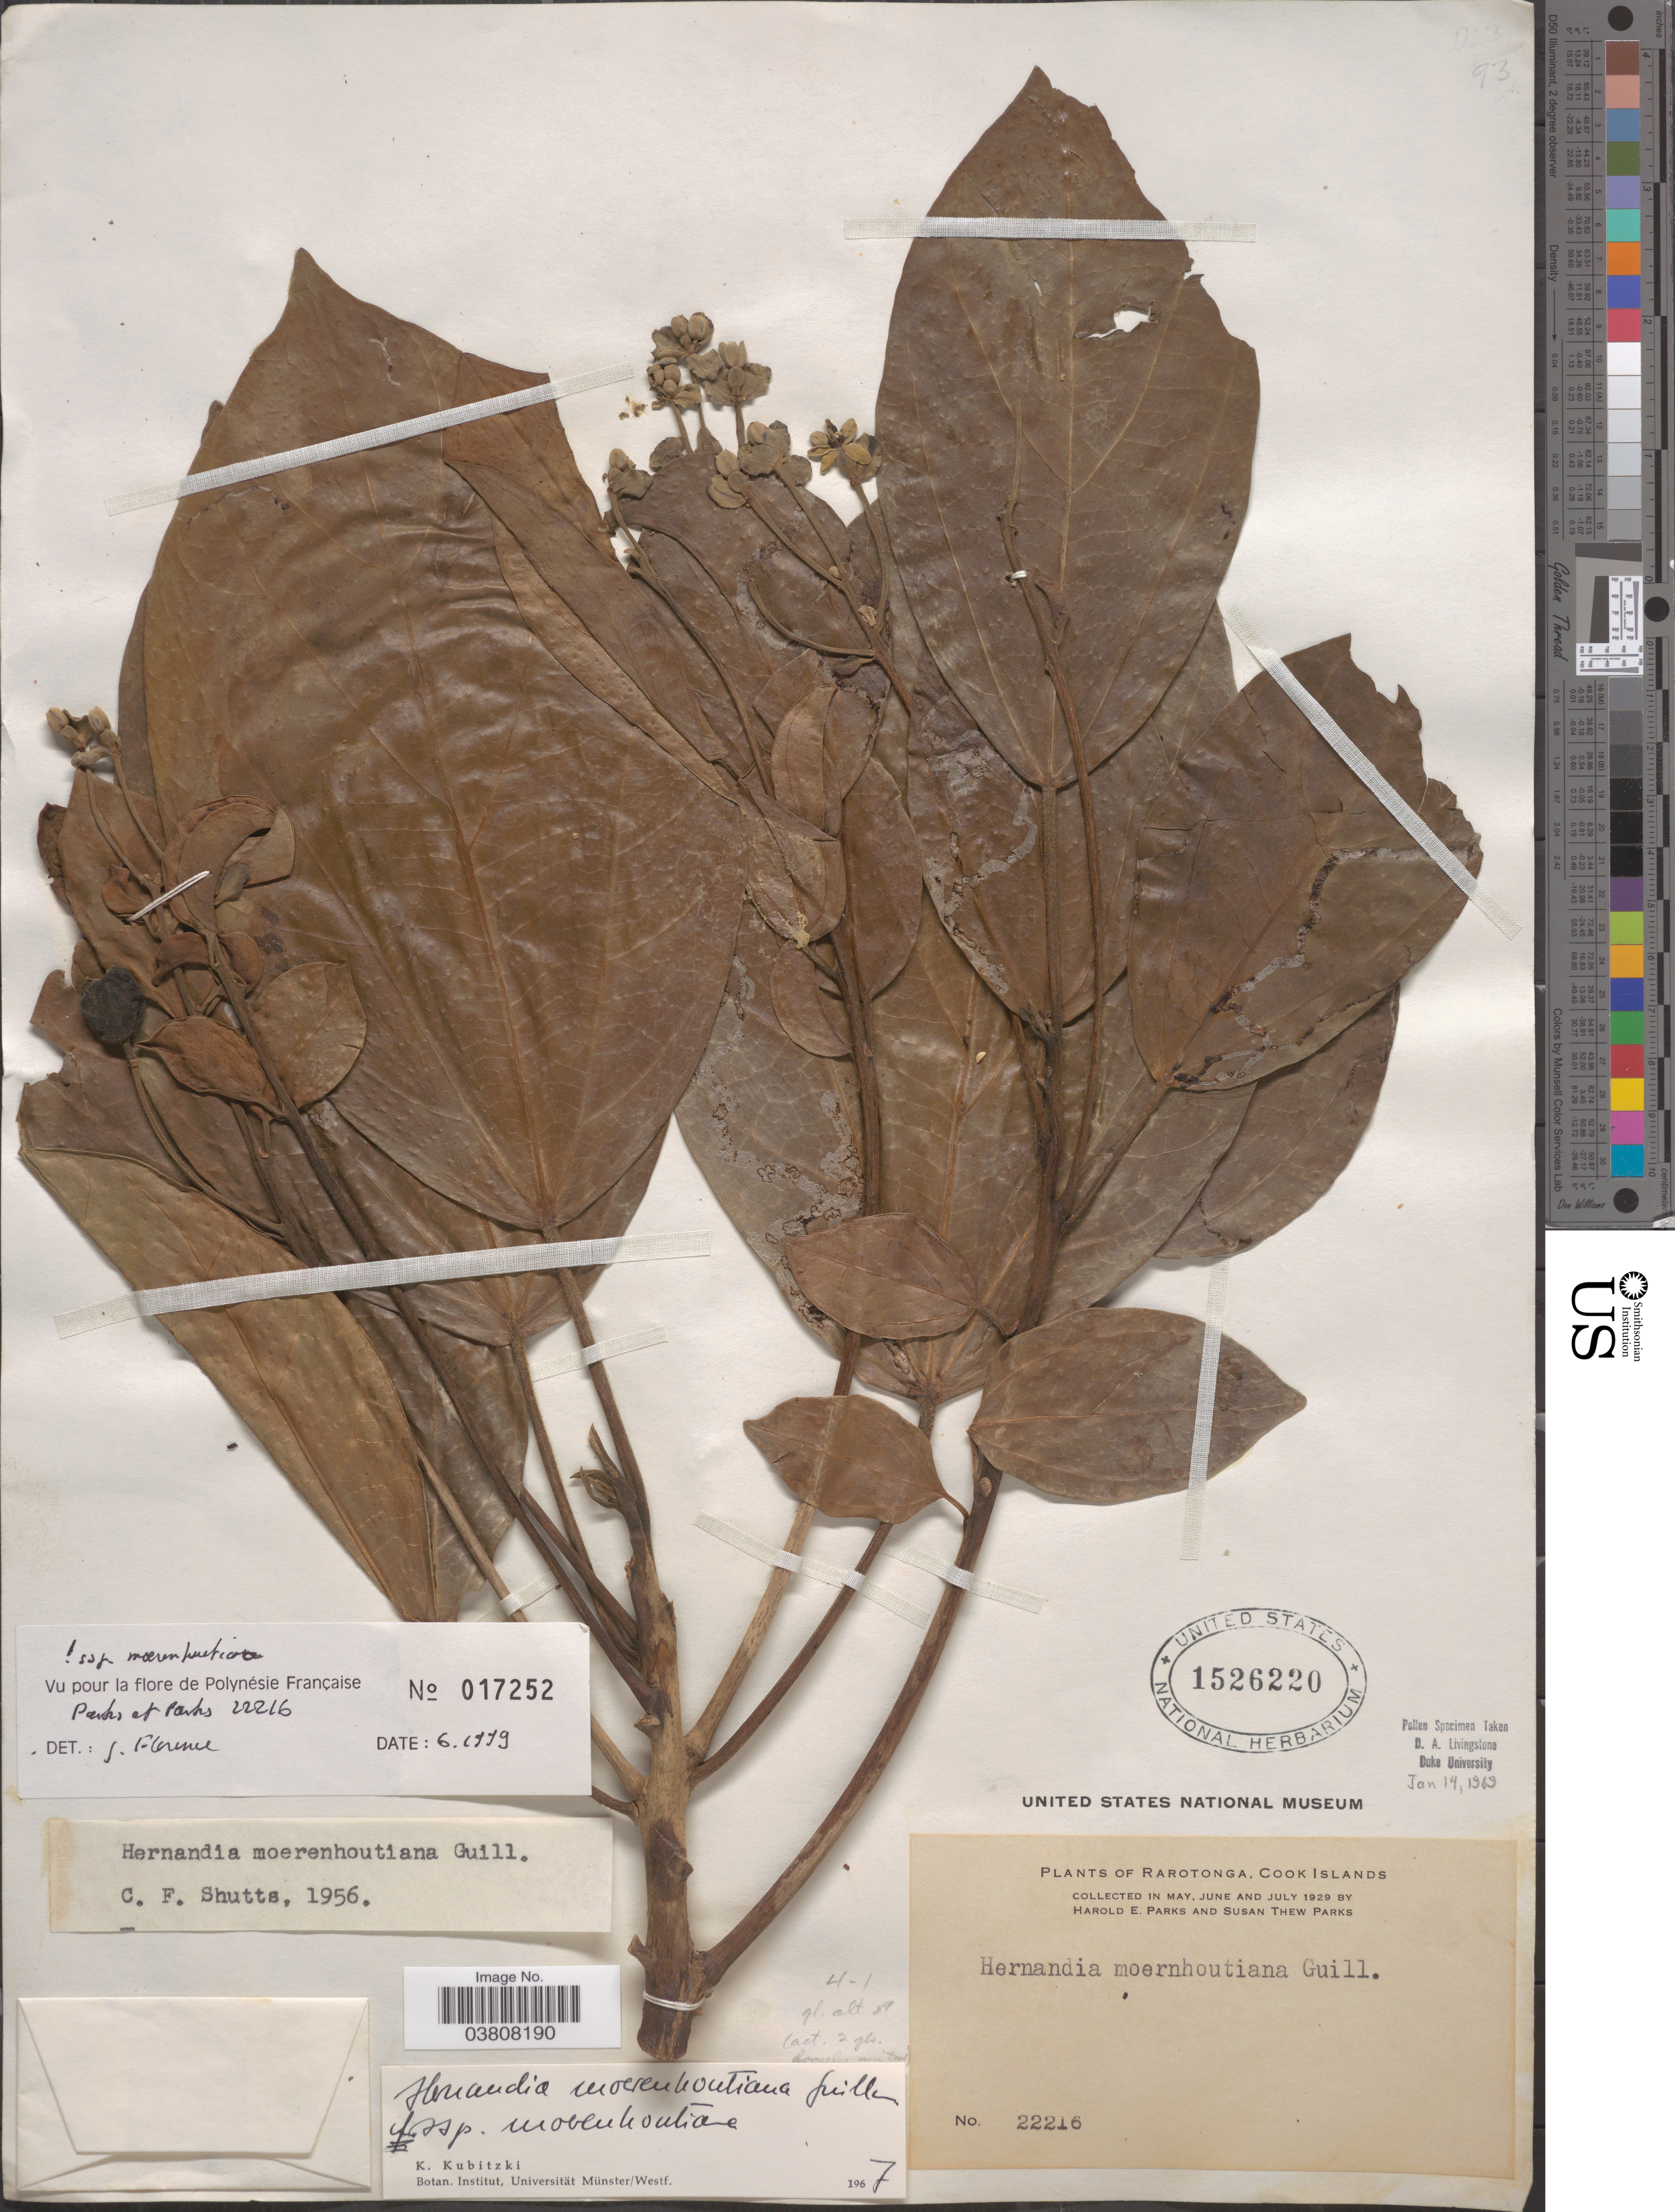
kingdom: Plantae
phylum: Tracheophyta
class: Magnoliopsida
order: Laurales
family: Hernandiaceae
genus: Hernandia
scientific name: Hernandia moerenhoutiana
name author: Guill.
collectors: H. E. Parks & S. Parks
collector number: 22216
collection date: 1929-05/1929-07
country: Cook Islands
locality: Rarotonga.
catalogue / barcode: US 1526220